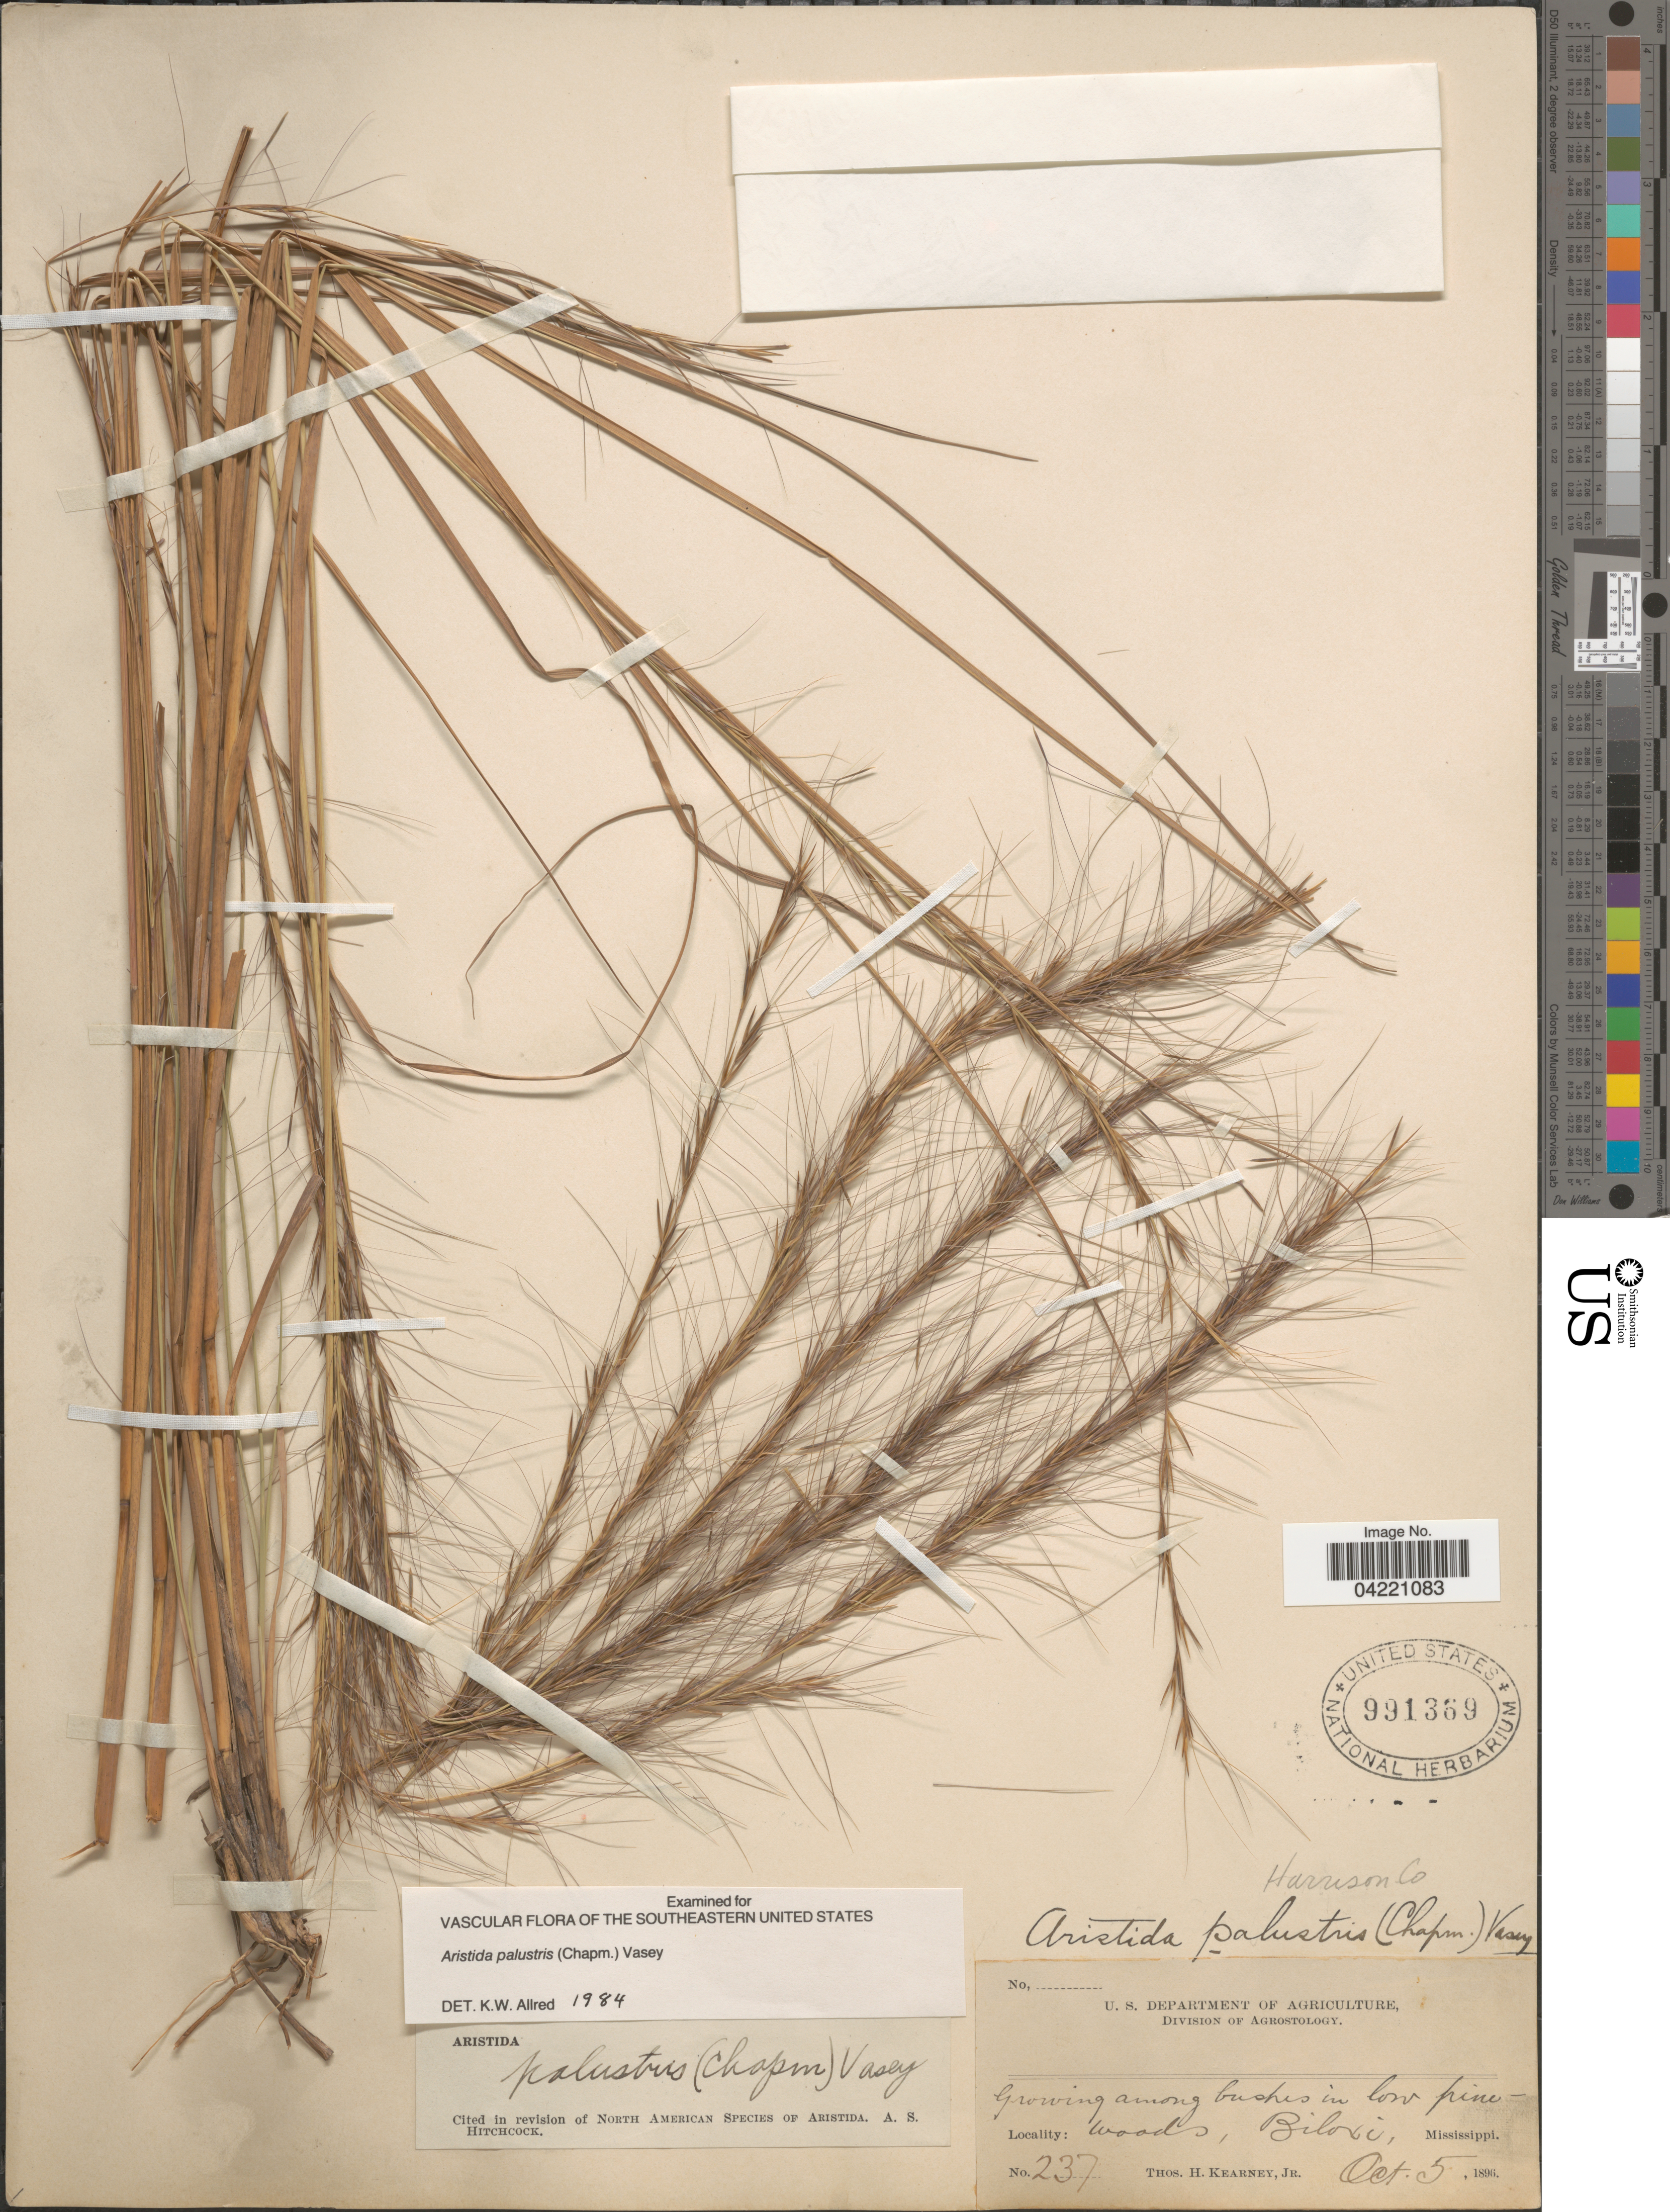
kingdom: Plantae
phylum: Tracheophyta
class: Liliopsida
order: Poales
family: Poaceae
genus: Aristida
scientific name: Aristida palustris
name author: (Chapm.) Vasey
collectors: T. H. Kearney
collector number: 237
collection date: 1896-10-05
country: United States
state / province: Mississippi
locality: Harrison Co. Biloxi.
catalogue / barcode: US 991369